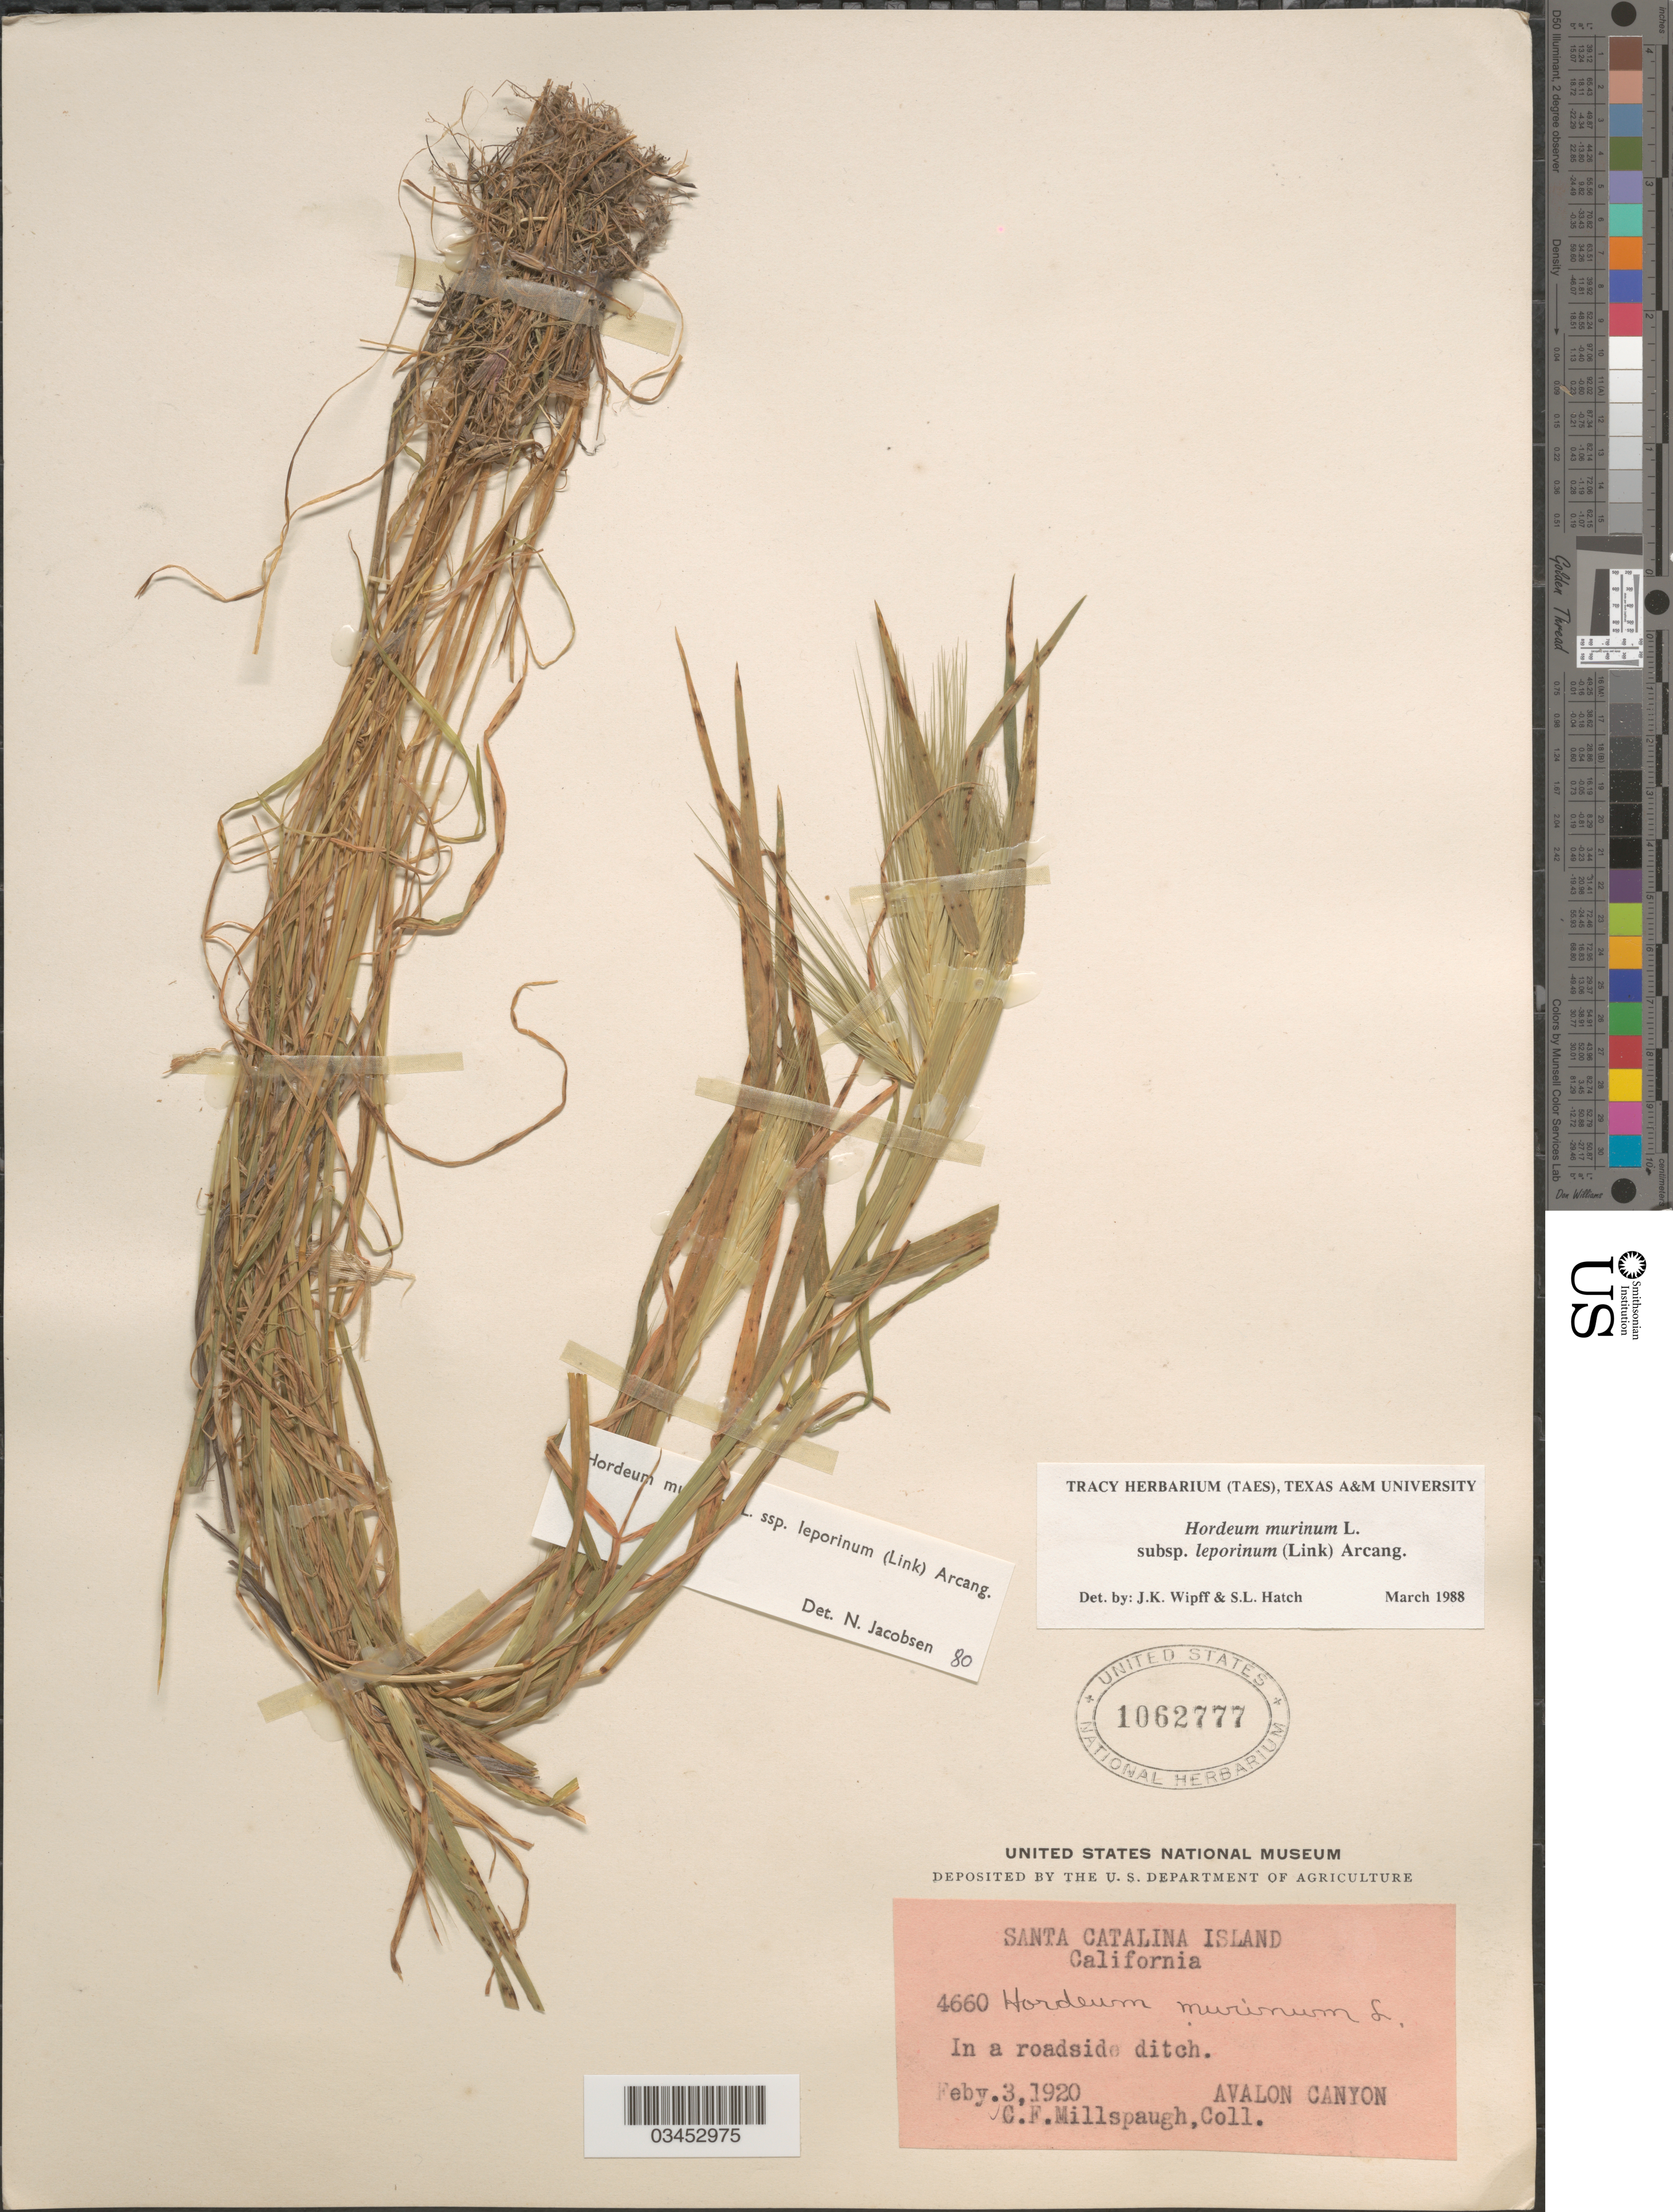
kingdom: Plantae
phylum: Tracheophyta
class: Liliopsida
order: Poales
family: Poaceae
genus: Hordeum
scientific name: Hordeum murinum subsp. leporinum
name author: (Link) Arcang.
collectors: C. F. Millspaugh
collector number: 4660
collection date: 1920-02-03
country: United States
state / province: California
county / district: Los Angeles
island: Santa Catalina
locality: Santa Catalina Island. In a roadside ditch. Avalon Canyon.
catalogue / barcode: US 1062777